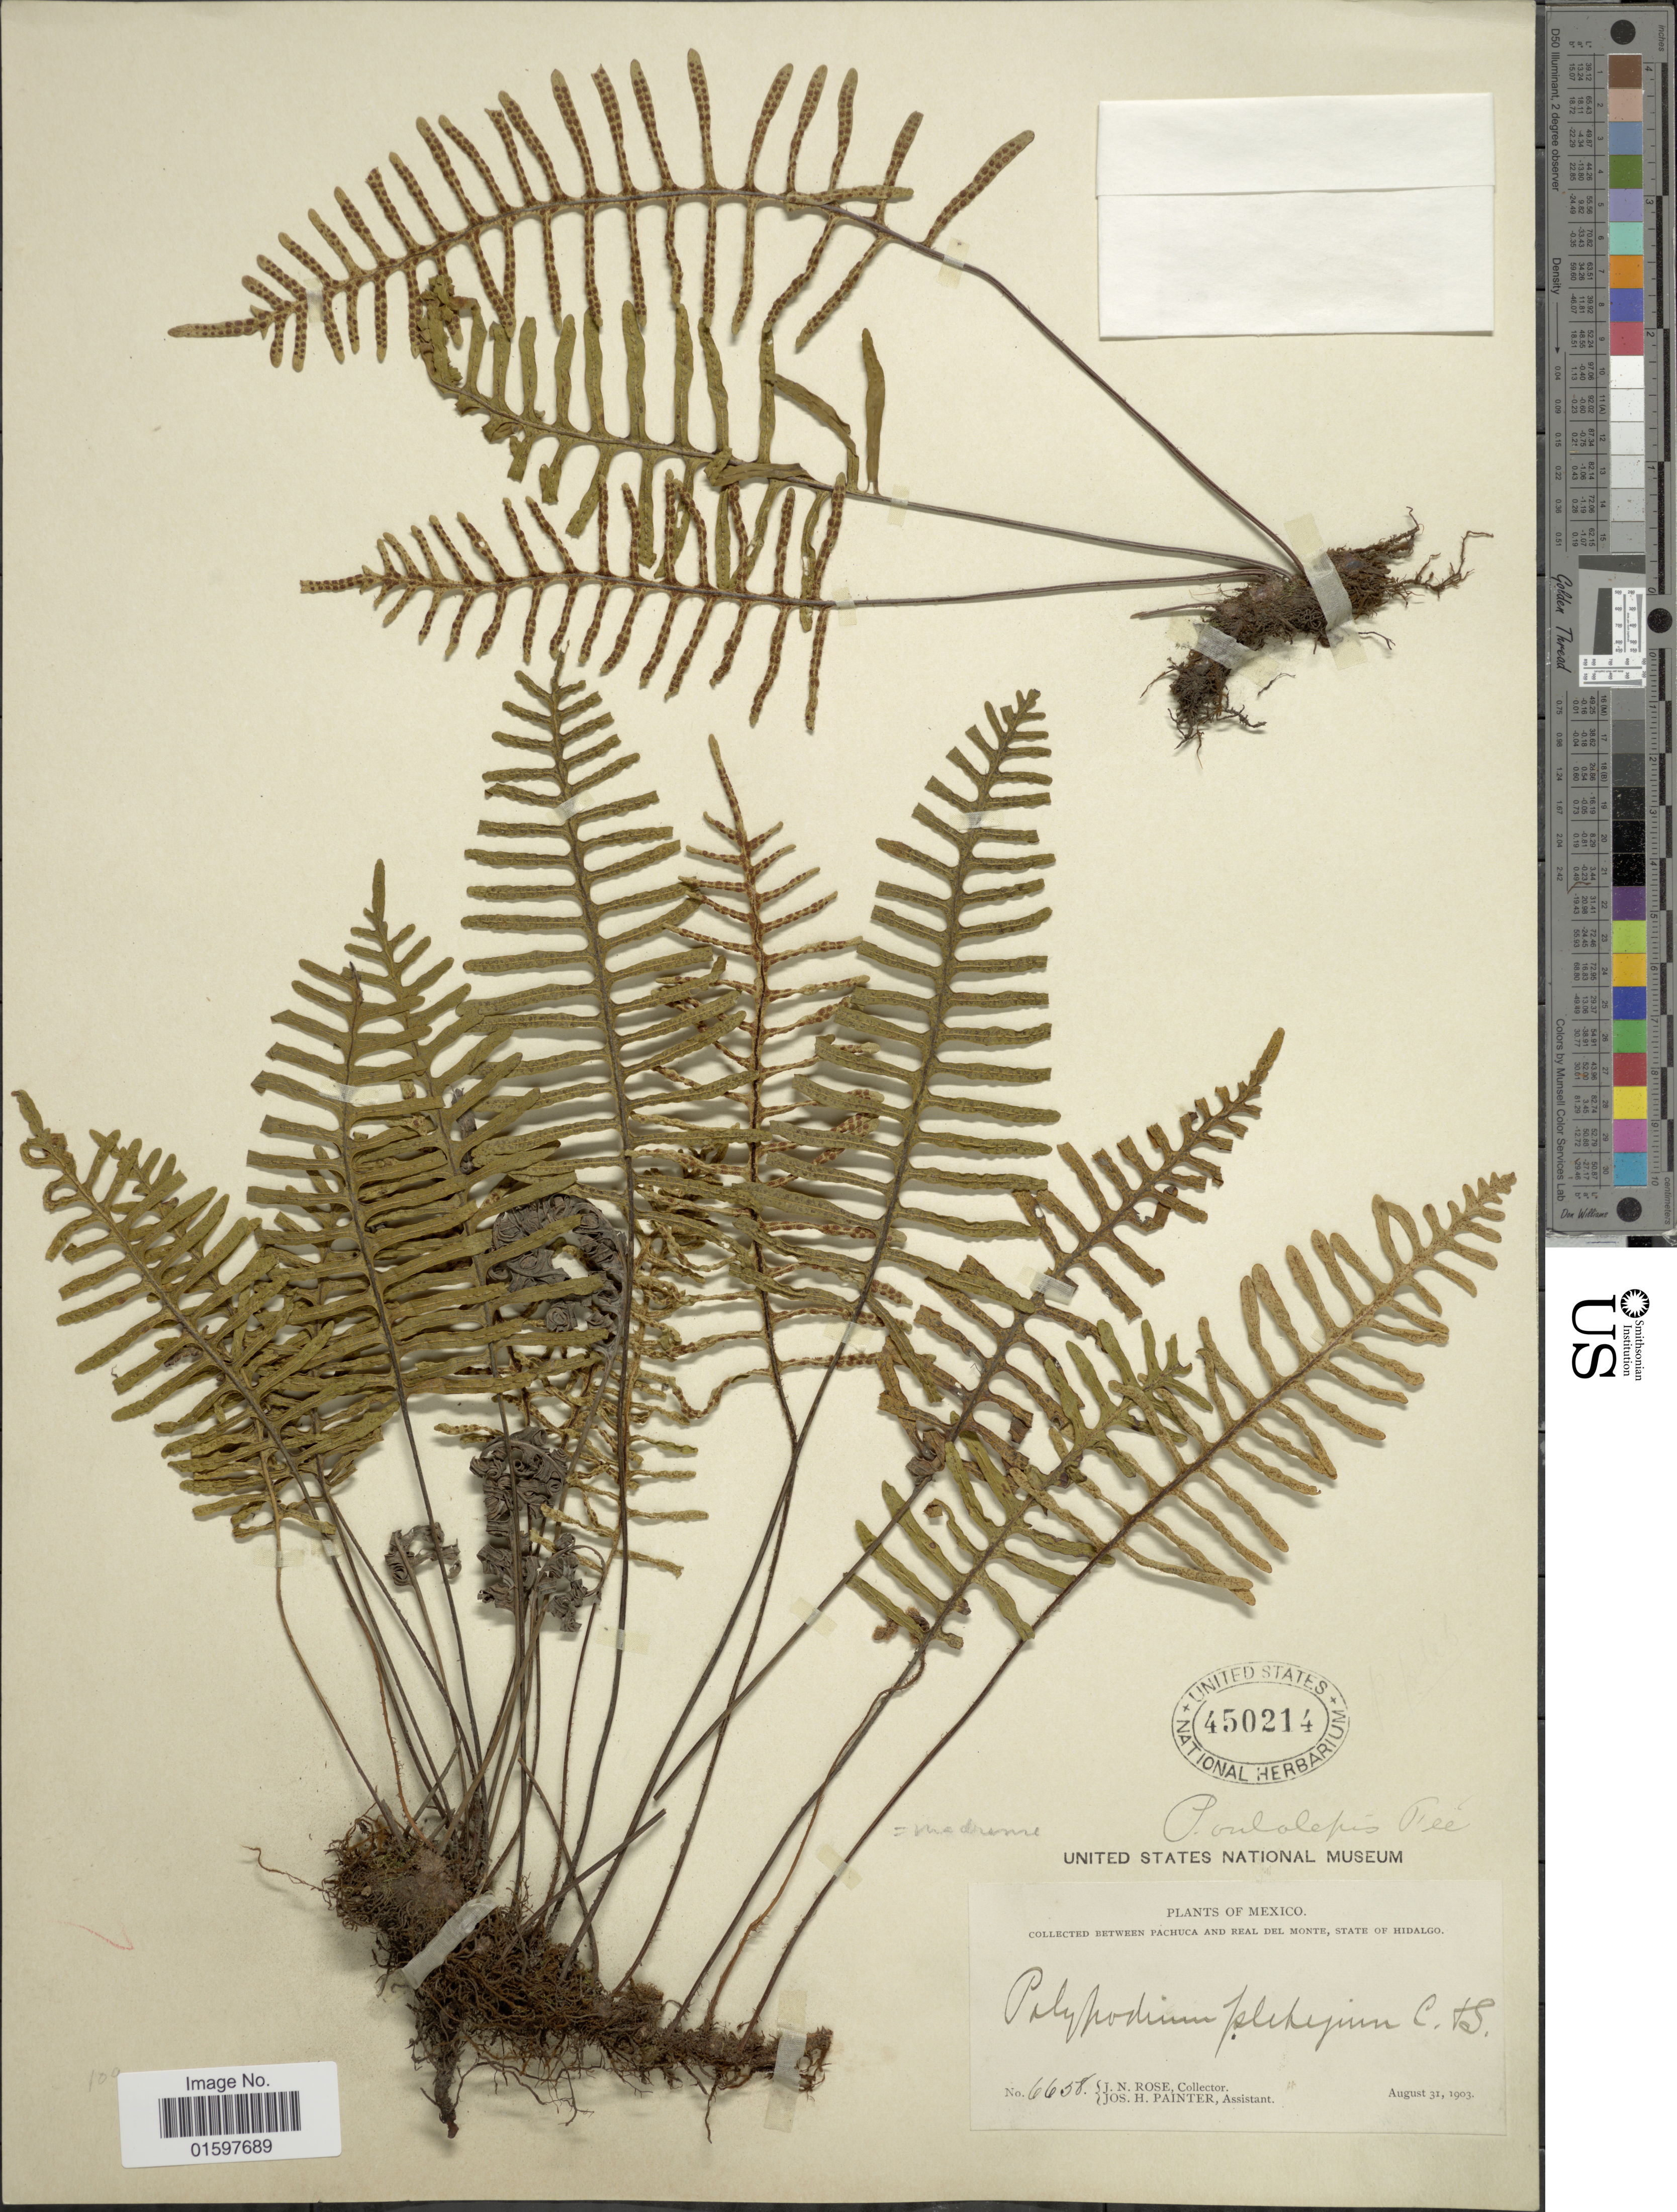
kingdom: Plantae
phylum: Tracheophyta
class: Polypodiopsida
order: Polypodiales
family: Polypodiaceae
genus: Pleopeltis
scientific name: Pleopeltis madrense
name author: (J. Sm.) A.R. Sm. & Tejero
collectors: J. N. Rose & J. H. Painter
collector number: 6658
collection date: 1903-08-31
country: Mexico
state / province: Hidalgo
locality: Between Pachuca and Real del Monte.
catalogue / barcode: US 450214